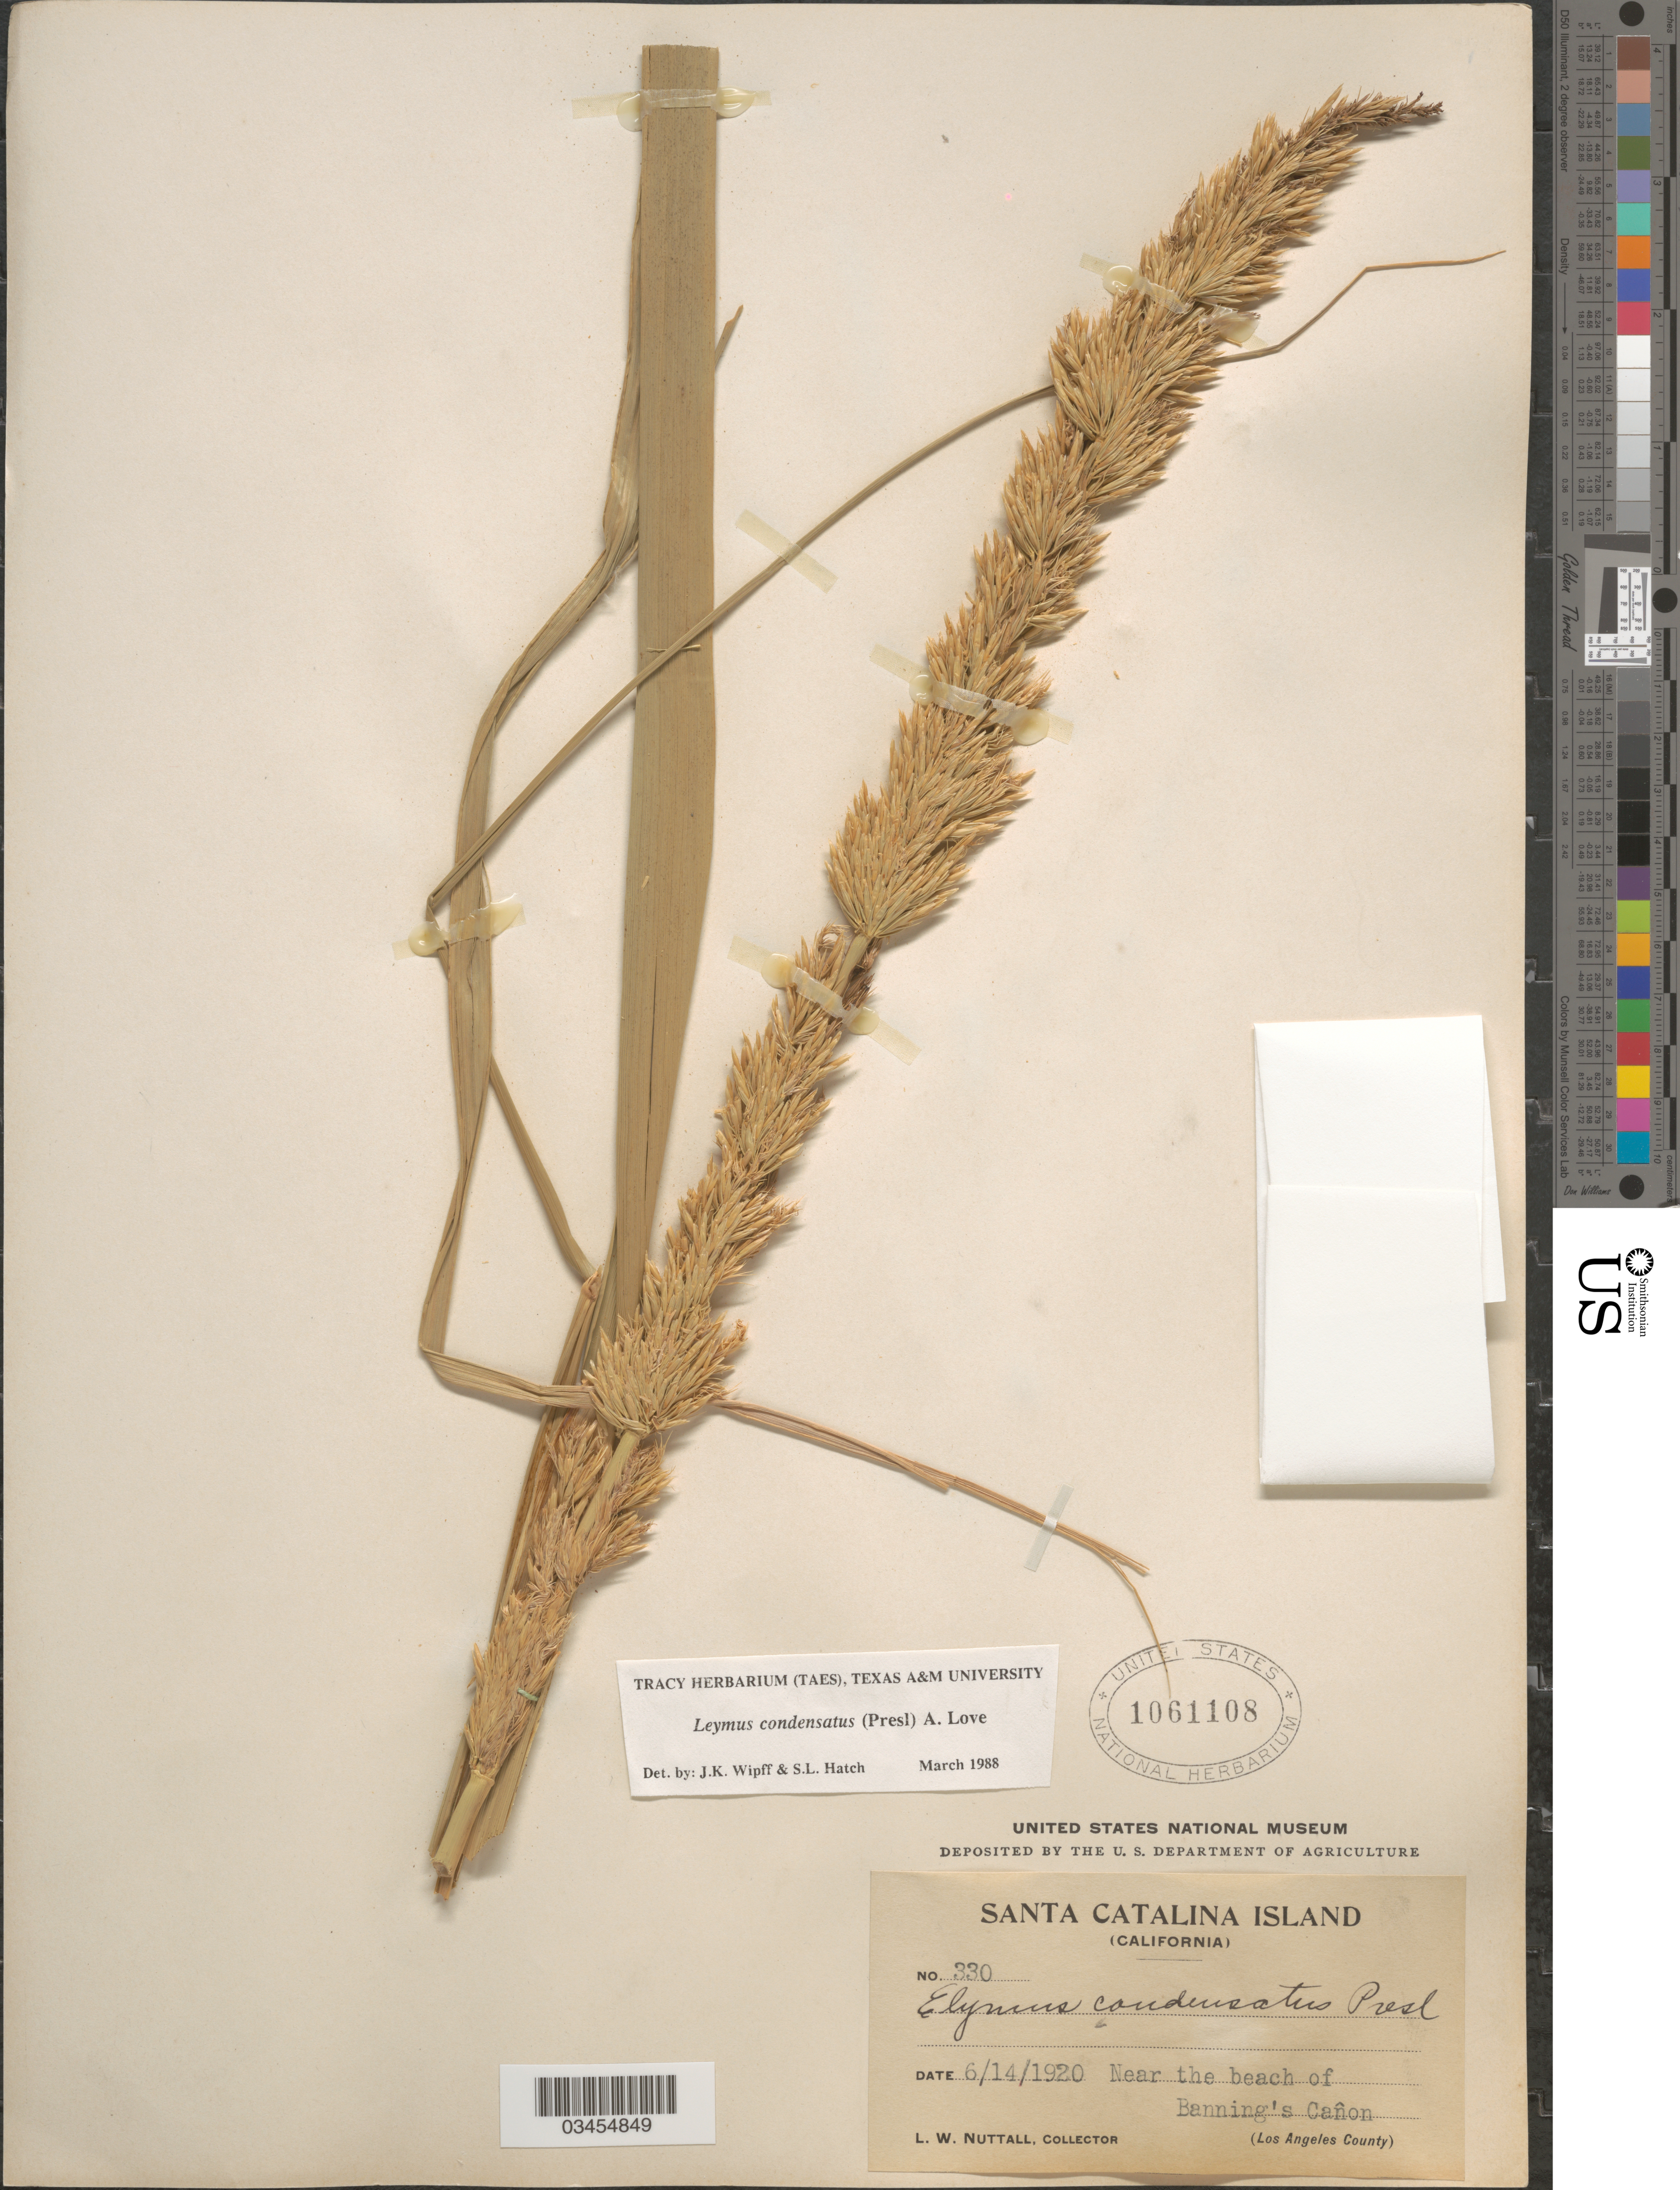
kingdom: Plantae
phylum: Tracheophyta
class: Liliopsida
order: Poales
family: Poaceae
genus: Leymus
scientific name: Leymus condensatus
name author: (J. Presl) Á. Löve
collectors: L. W. Nuttall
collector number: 330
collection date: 1920-06-14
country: United States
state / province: California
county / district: Los Angeles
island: Santa Catalina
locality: Santa Catalina Island. Near the beach of Banning's Canon. (Los Angeles County).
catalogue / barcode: US 1061108